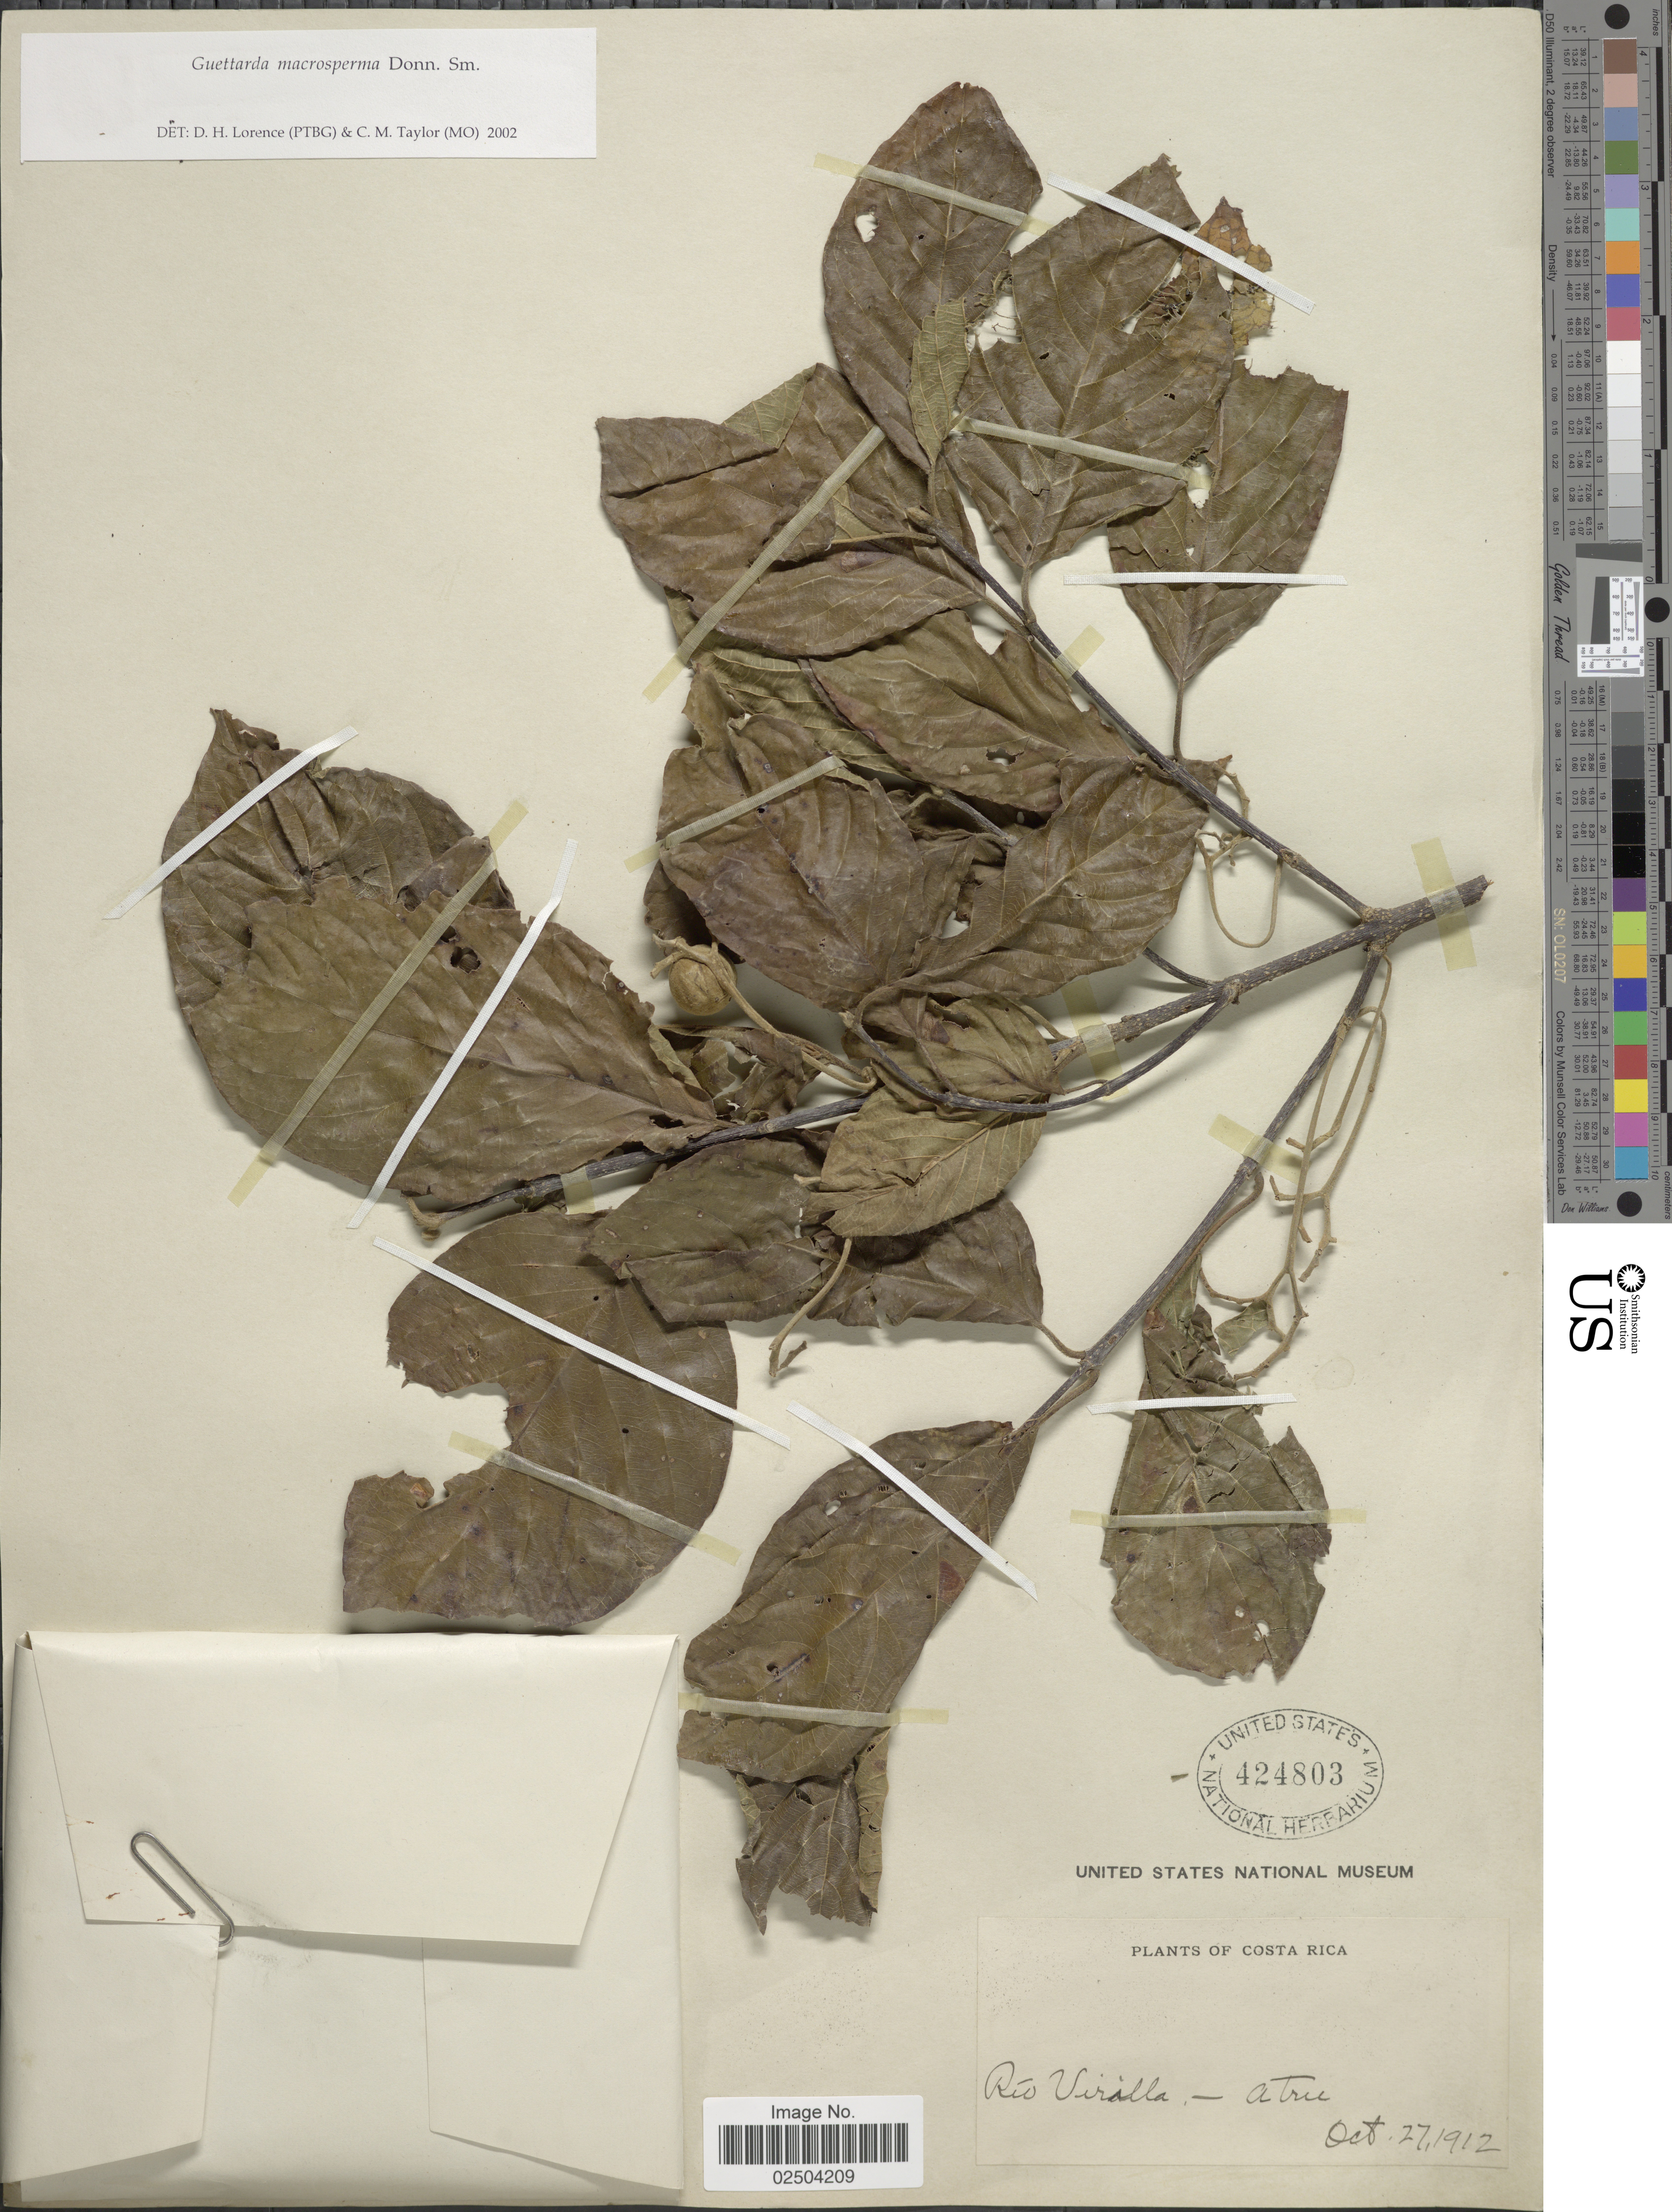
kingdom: Plantae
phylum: Tracheophyta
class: Magnoliopsida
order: Gentianales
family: Rubiaceae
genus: Guettarda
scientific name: Guettarda macrosperma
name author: Donn. Sm.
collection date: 1912-10-27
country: Costa Rica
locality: Rio Virilla.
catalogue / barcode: US 424803